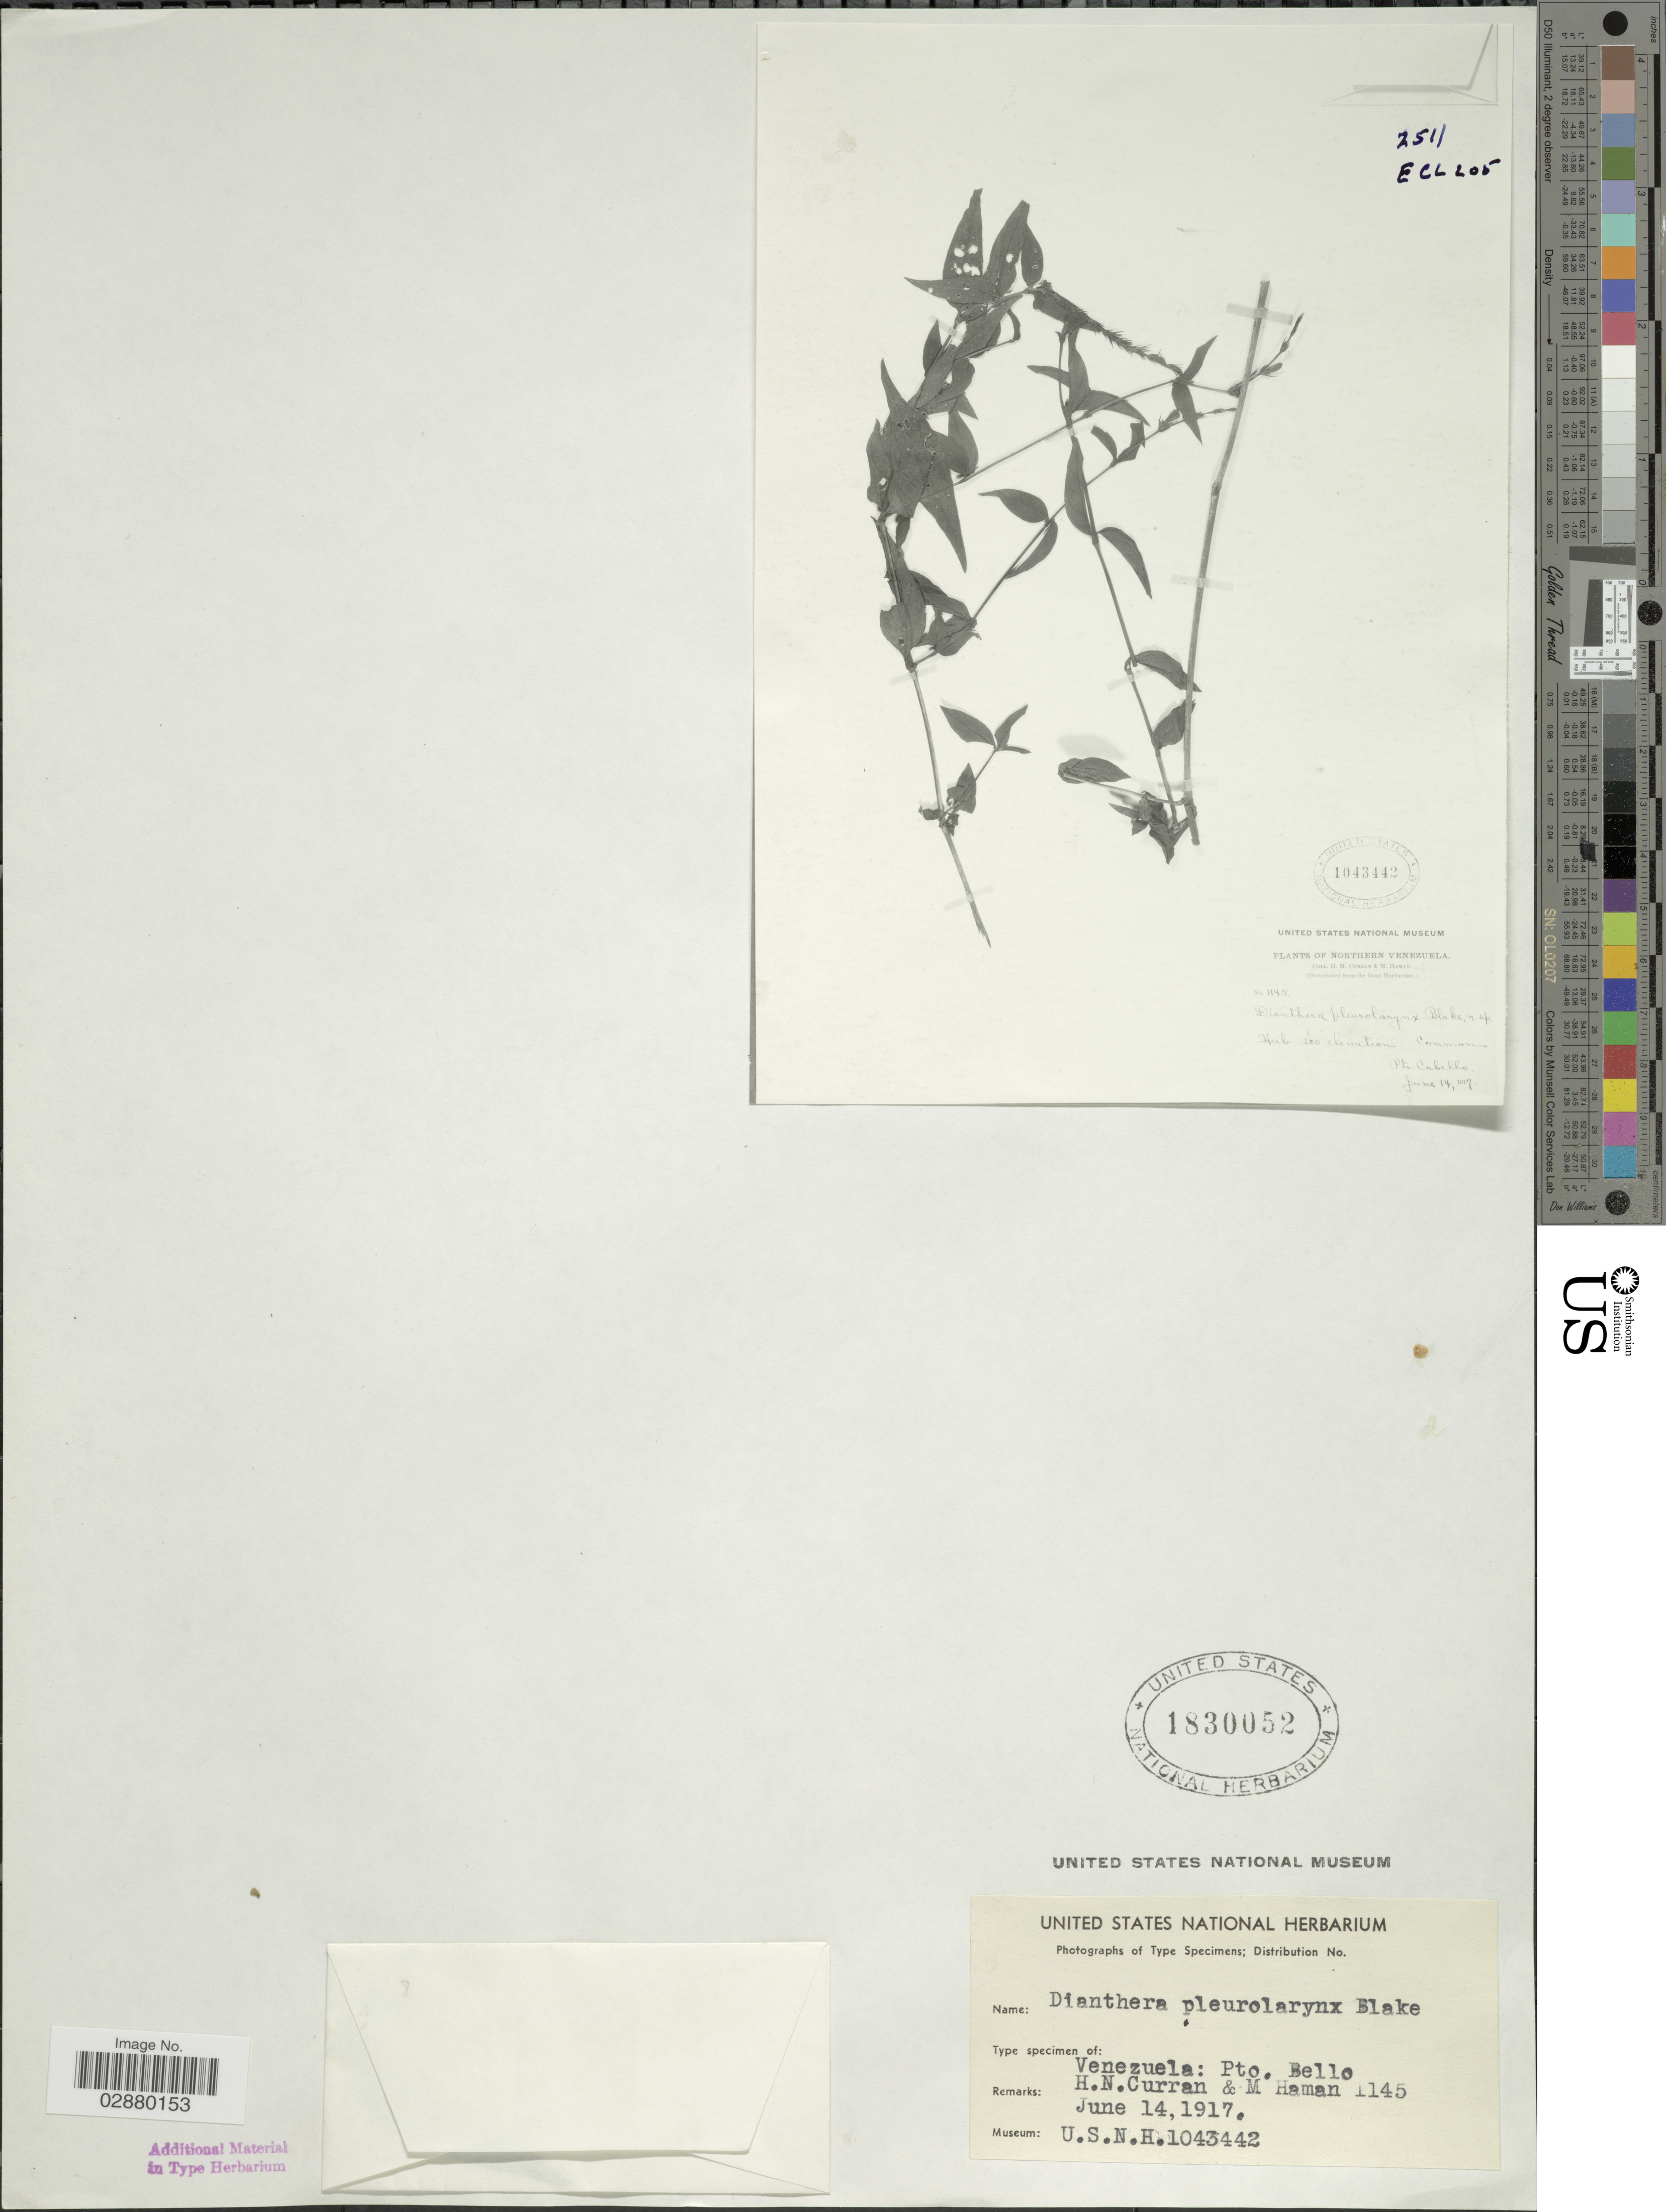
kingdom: Plantae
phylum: Tracheophyta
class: Magnoliopsida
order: Lamiales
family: Acanthaceae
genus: Justicia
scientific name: Justicia pleurolarynx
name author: (S.F. Blake) V.M. Badillo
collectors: H. M. Curran & M. Haman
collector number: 1145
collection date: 1917-06-14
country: Venezuela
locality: Pto. Bello.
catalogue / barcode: US 1830052-2